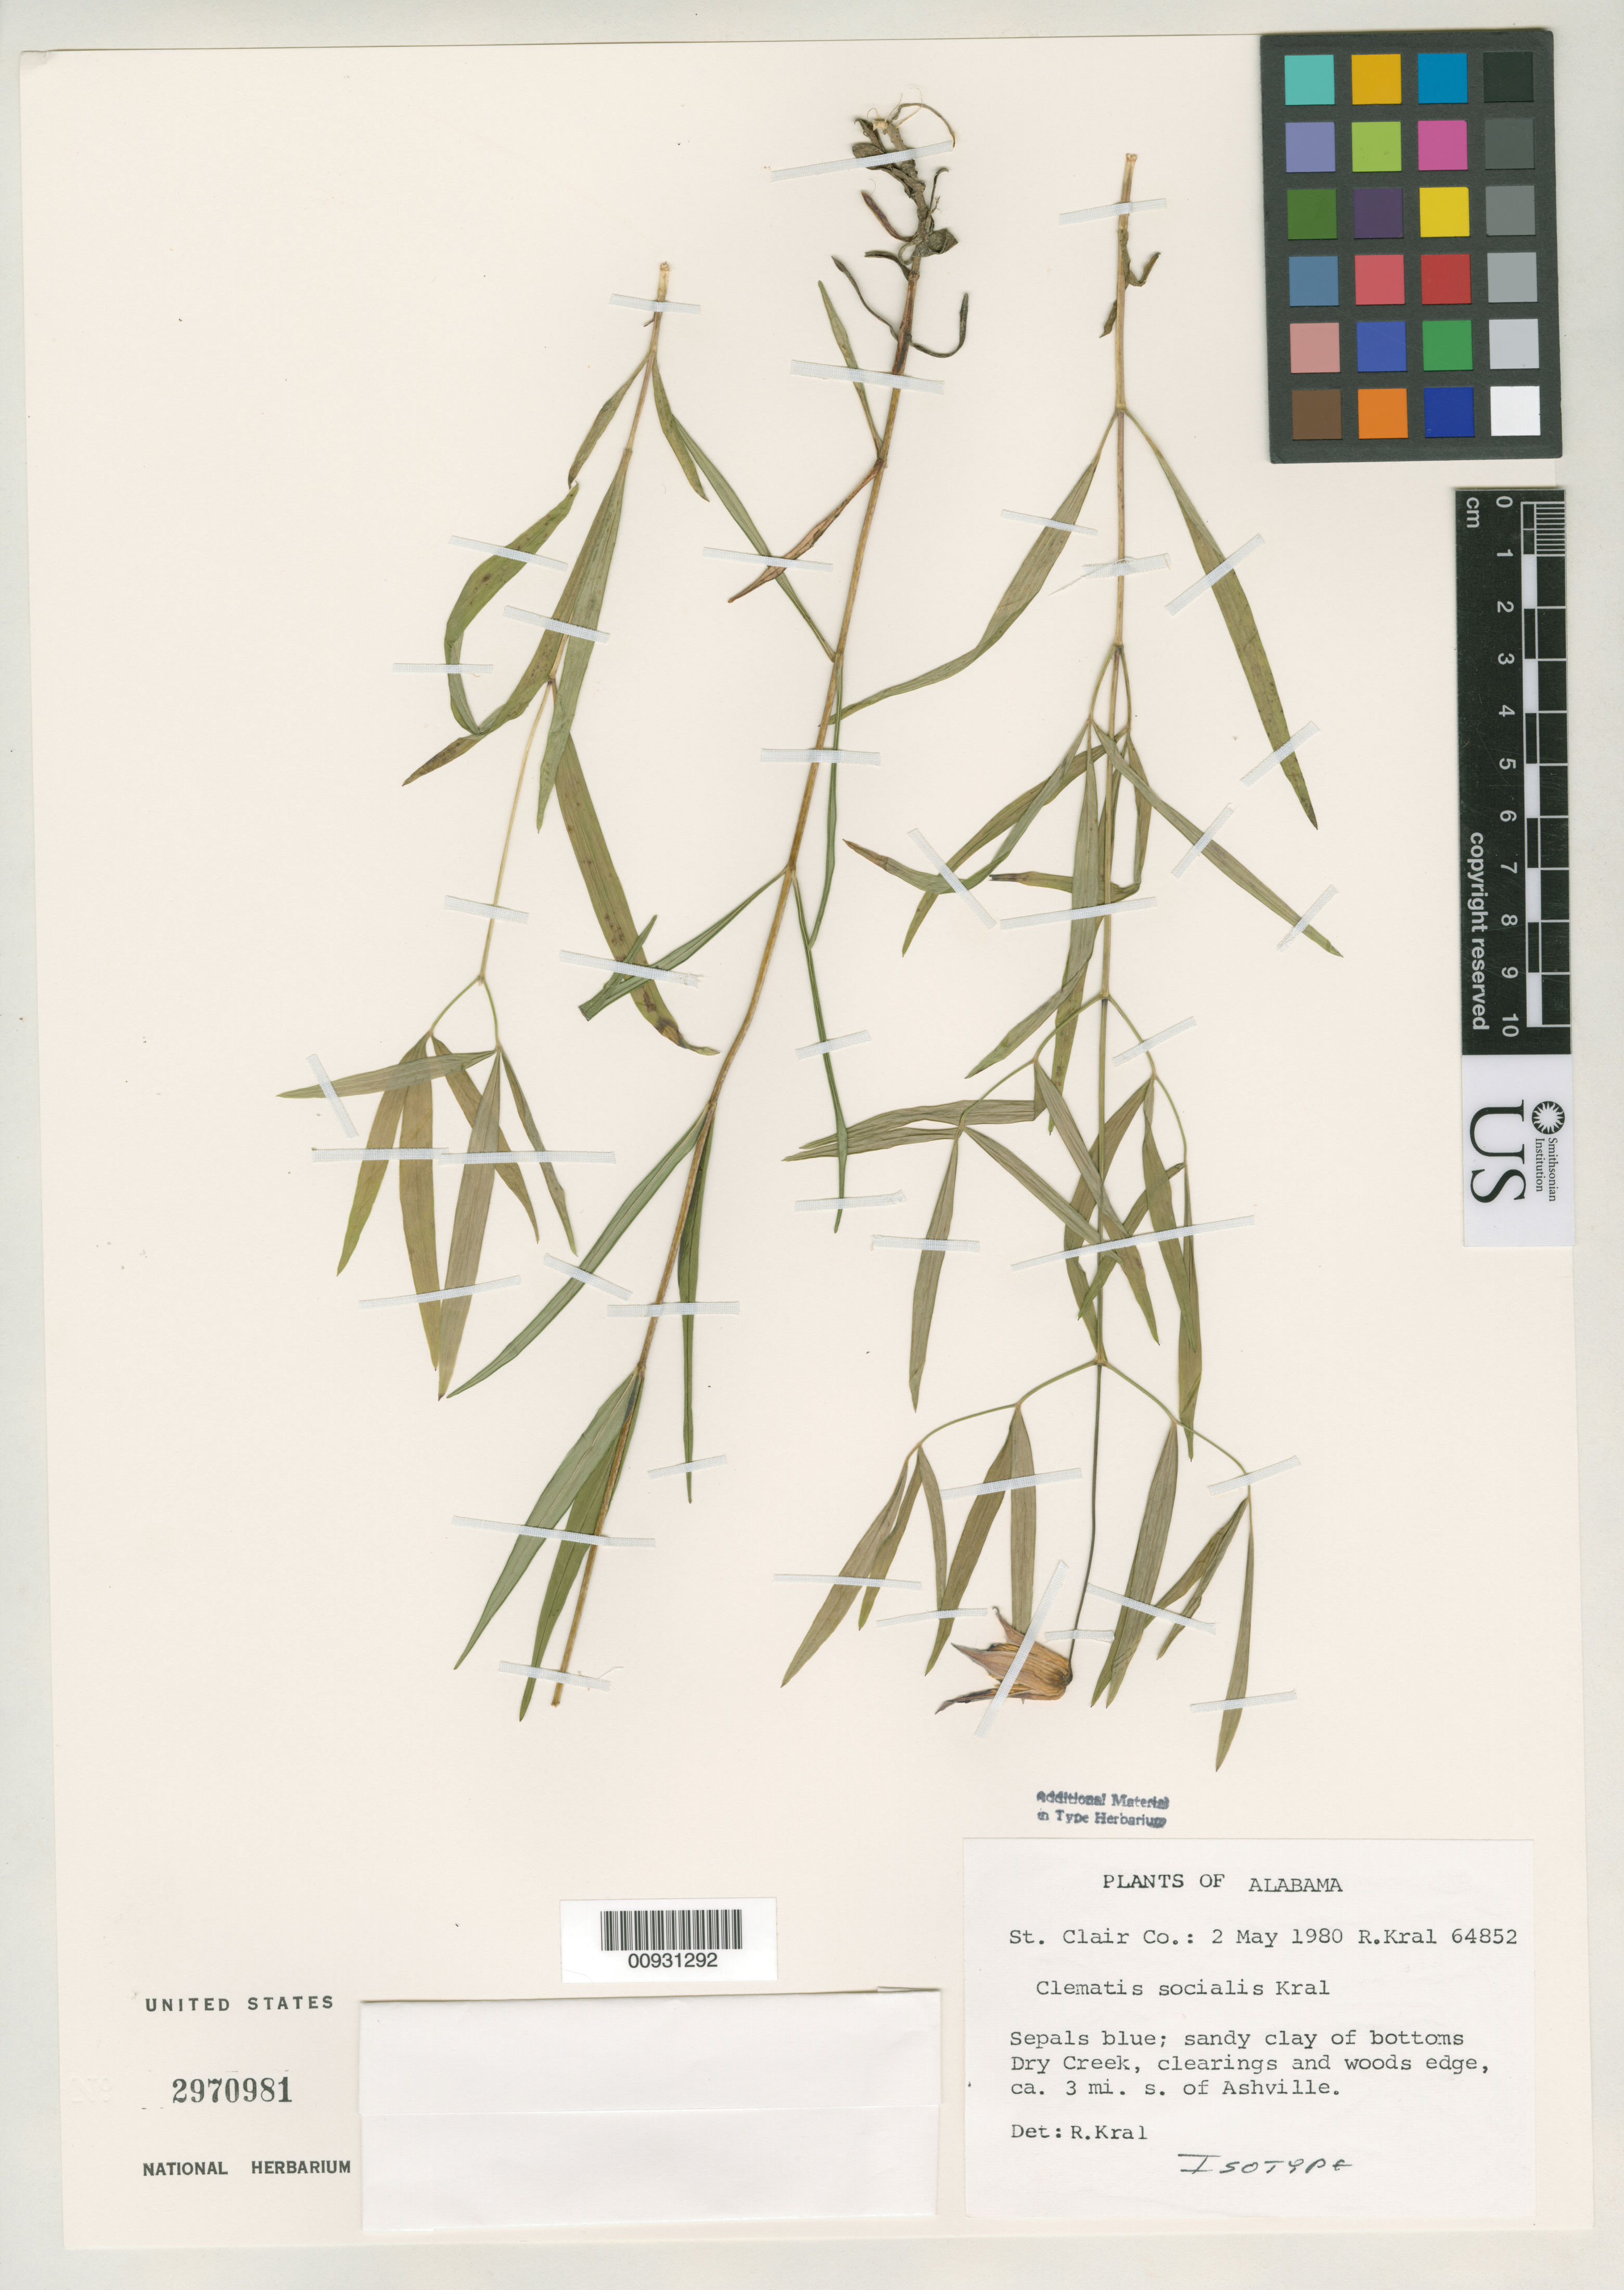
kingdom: Plantae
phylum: Tracheophyta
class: Magnoliopsida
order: Ranunculales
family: Ranunculaceae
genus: Clematis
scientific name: Clematis socialis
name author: Kral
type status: Isotype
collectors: R. Kral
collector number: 64852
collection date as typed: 02 May 1980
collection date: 1980-05-02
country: United States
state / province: Alabama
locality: St. Clair Co. 3 mi. S. of Ashville.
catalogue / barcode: US 2970981